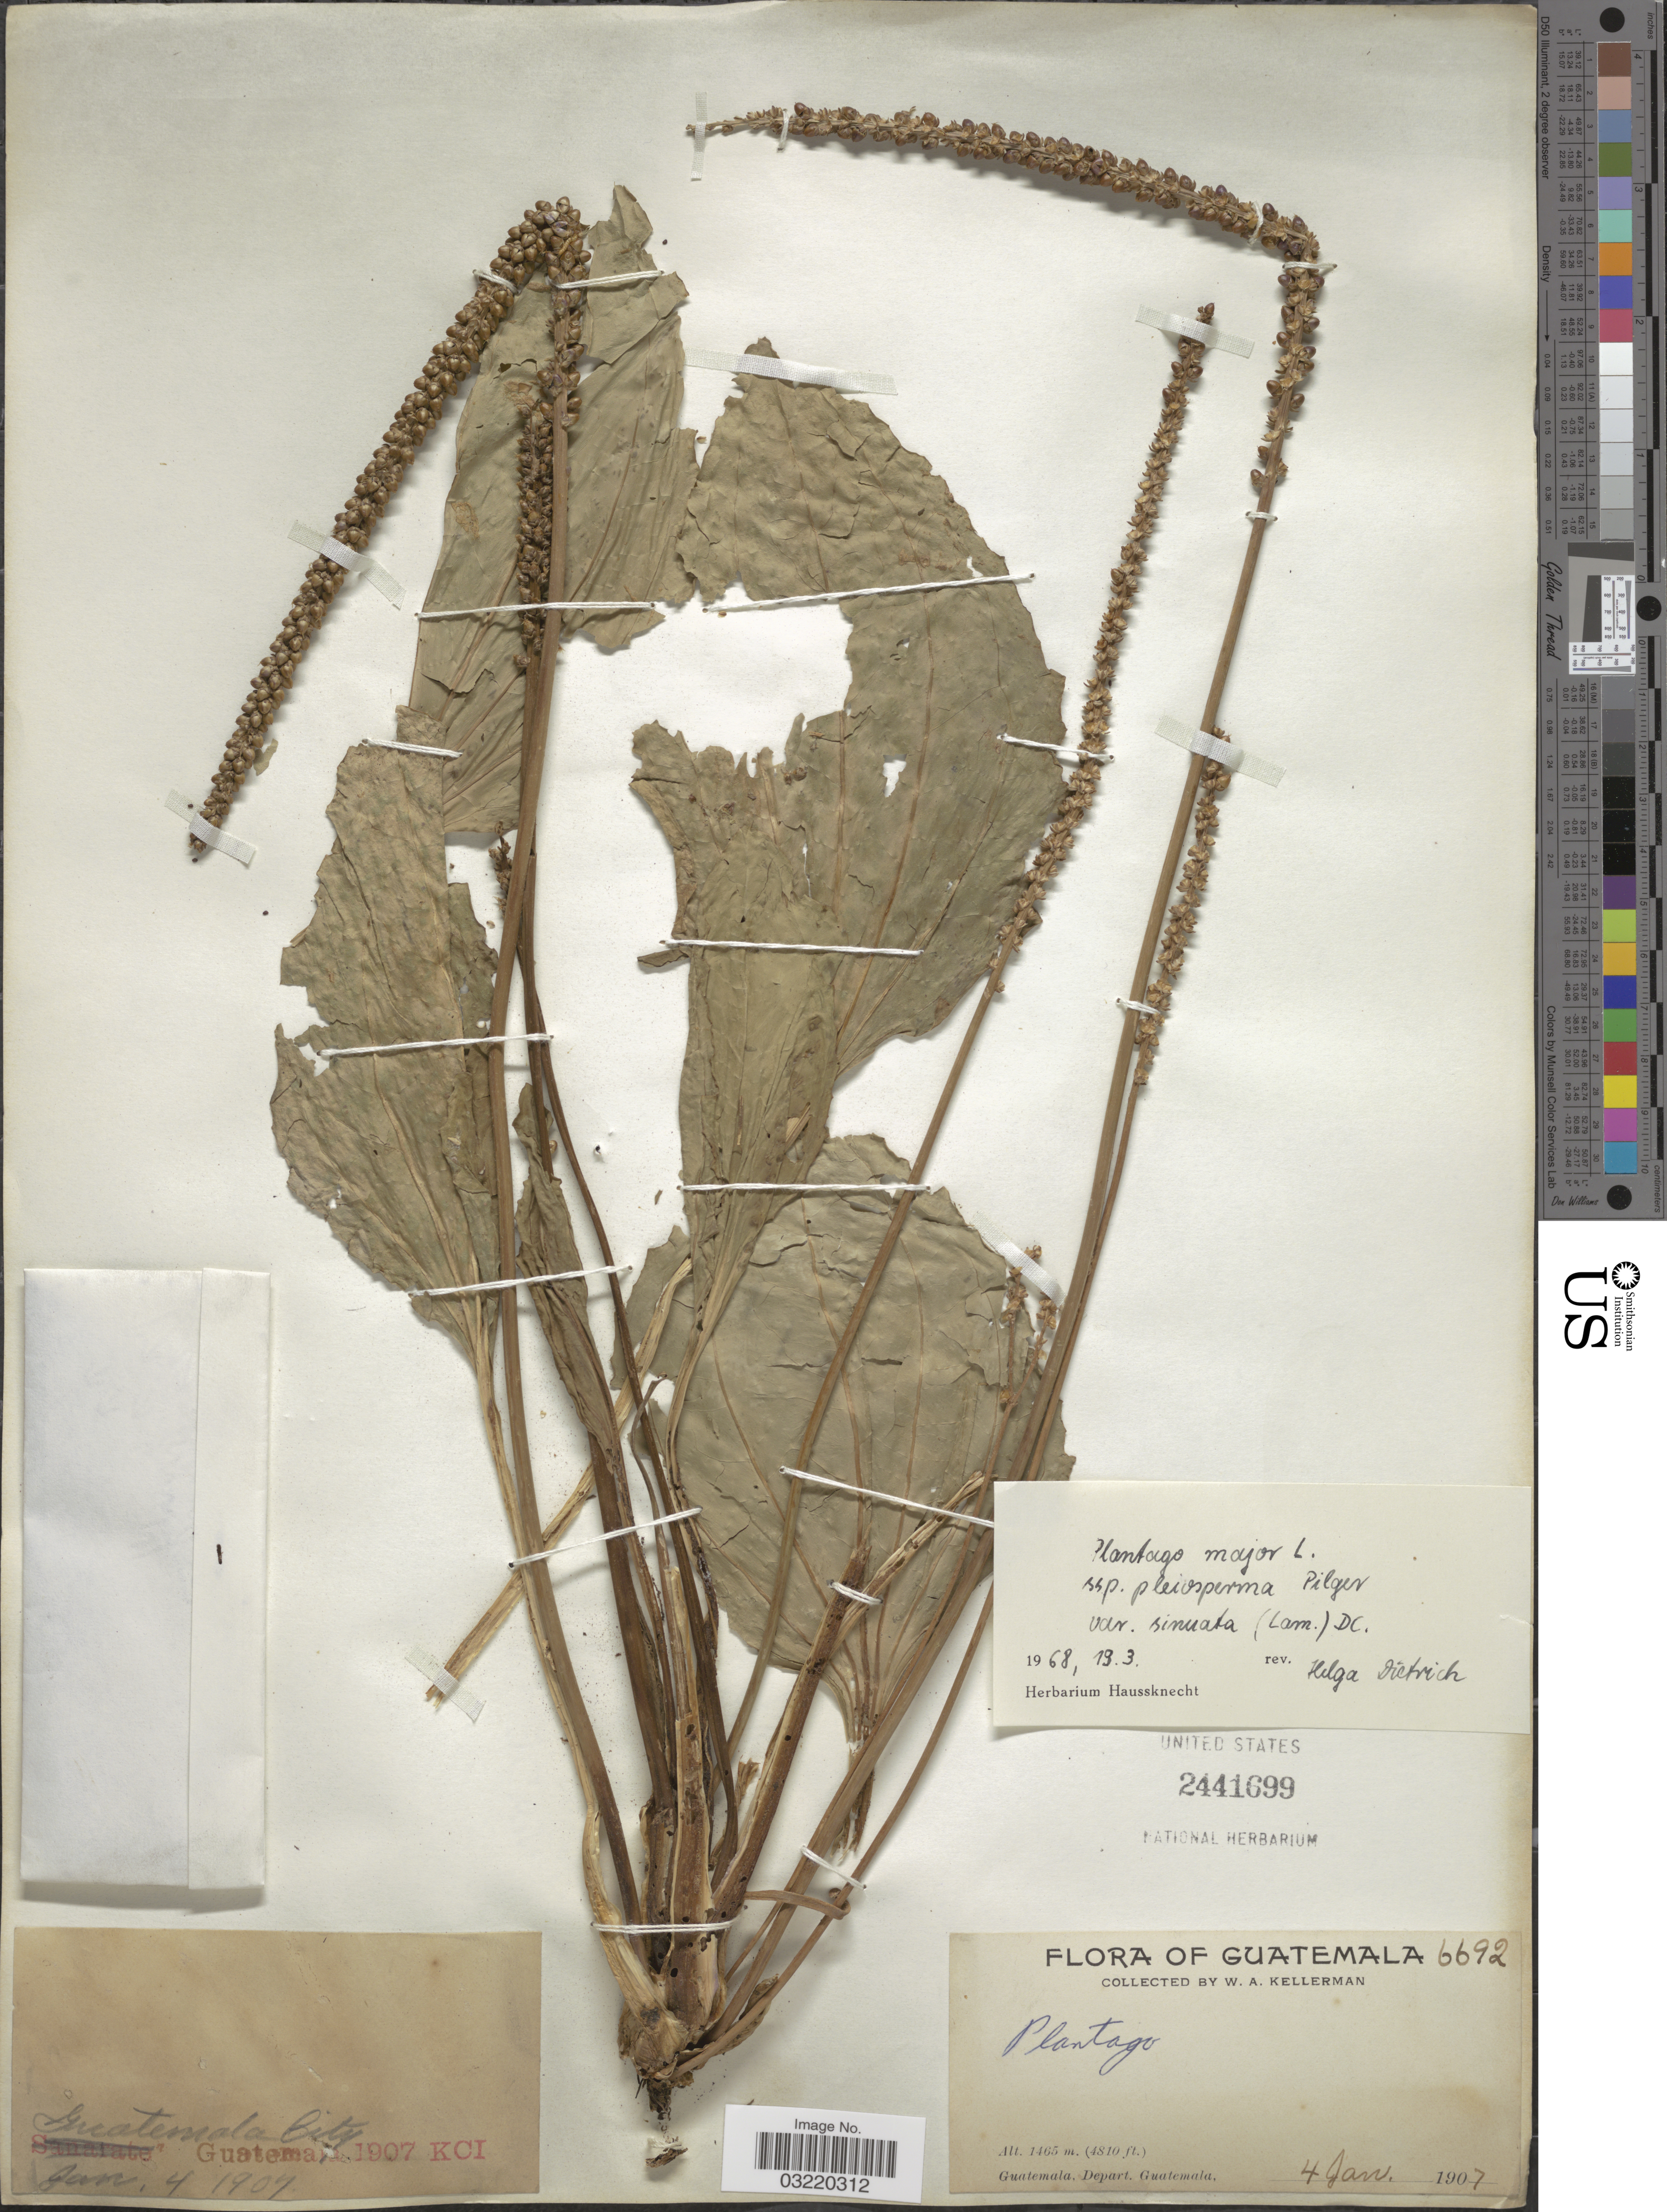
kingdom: Plantae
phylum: Tracheophyta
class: Magnoliopsida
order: Lamiales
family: Plantaginaceae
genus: Plantago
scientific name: Plantago major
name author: L.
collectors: W. Kellerman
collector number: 6692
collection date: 1907-01-04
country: Guatemala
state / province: Guatemala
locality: Depart. Guatemala. Guatemala City.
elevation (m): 1465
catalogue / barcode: US 2441699